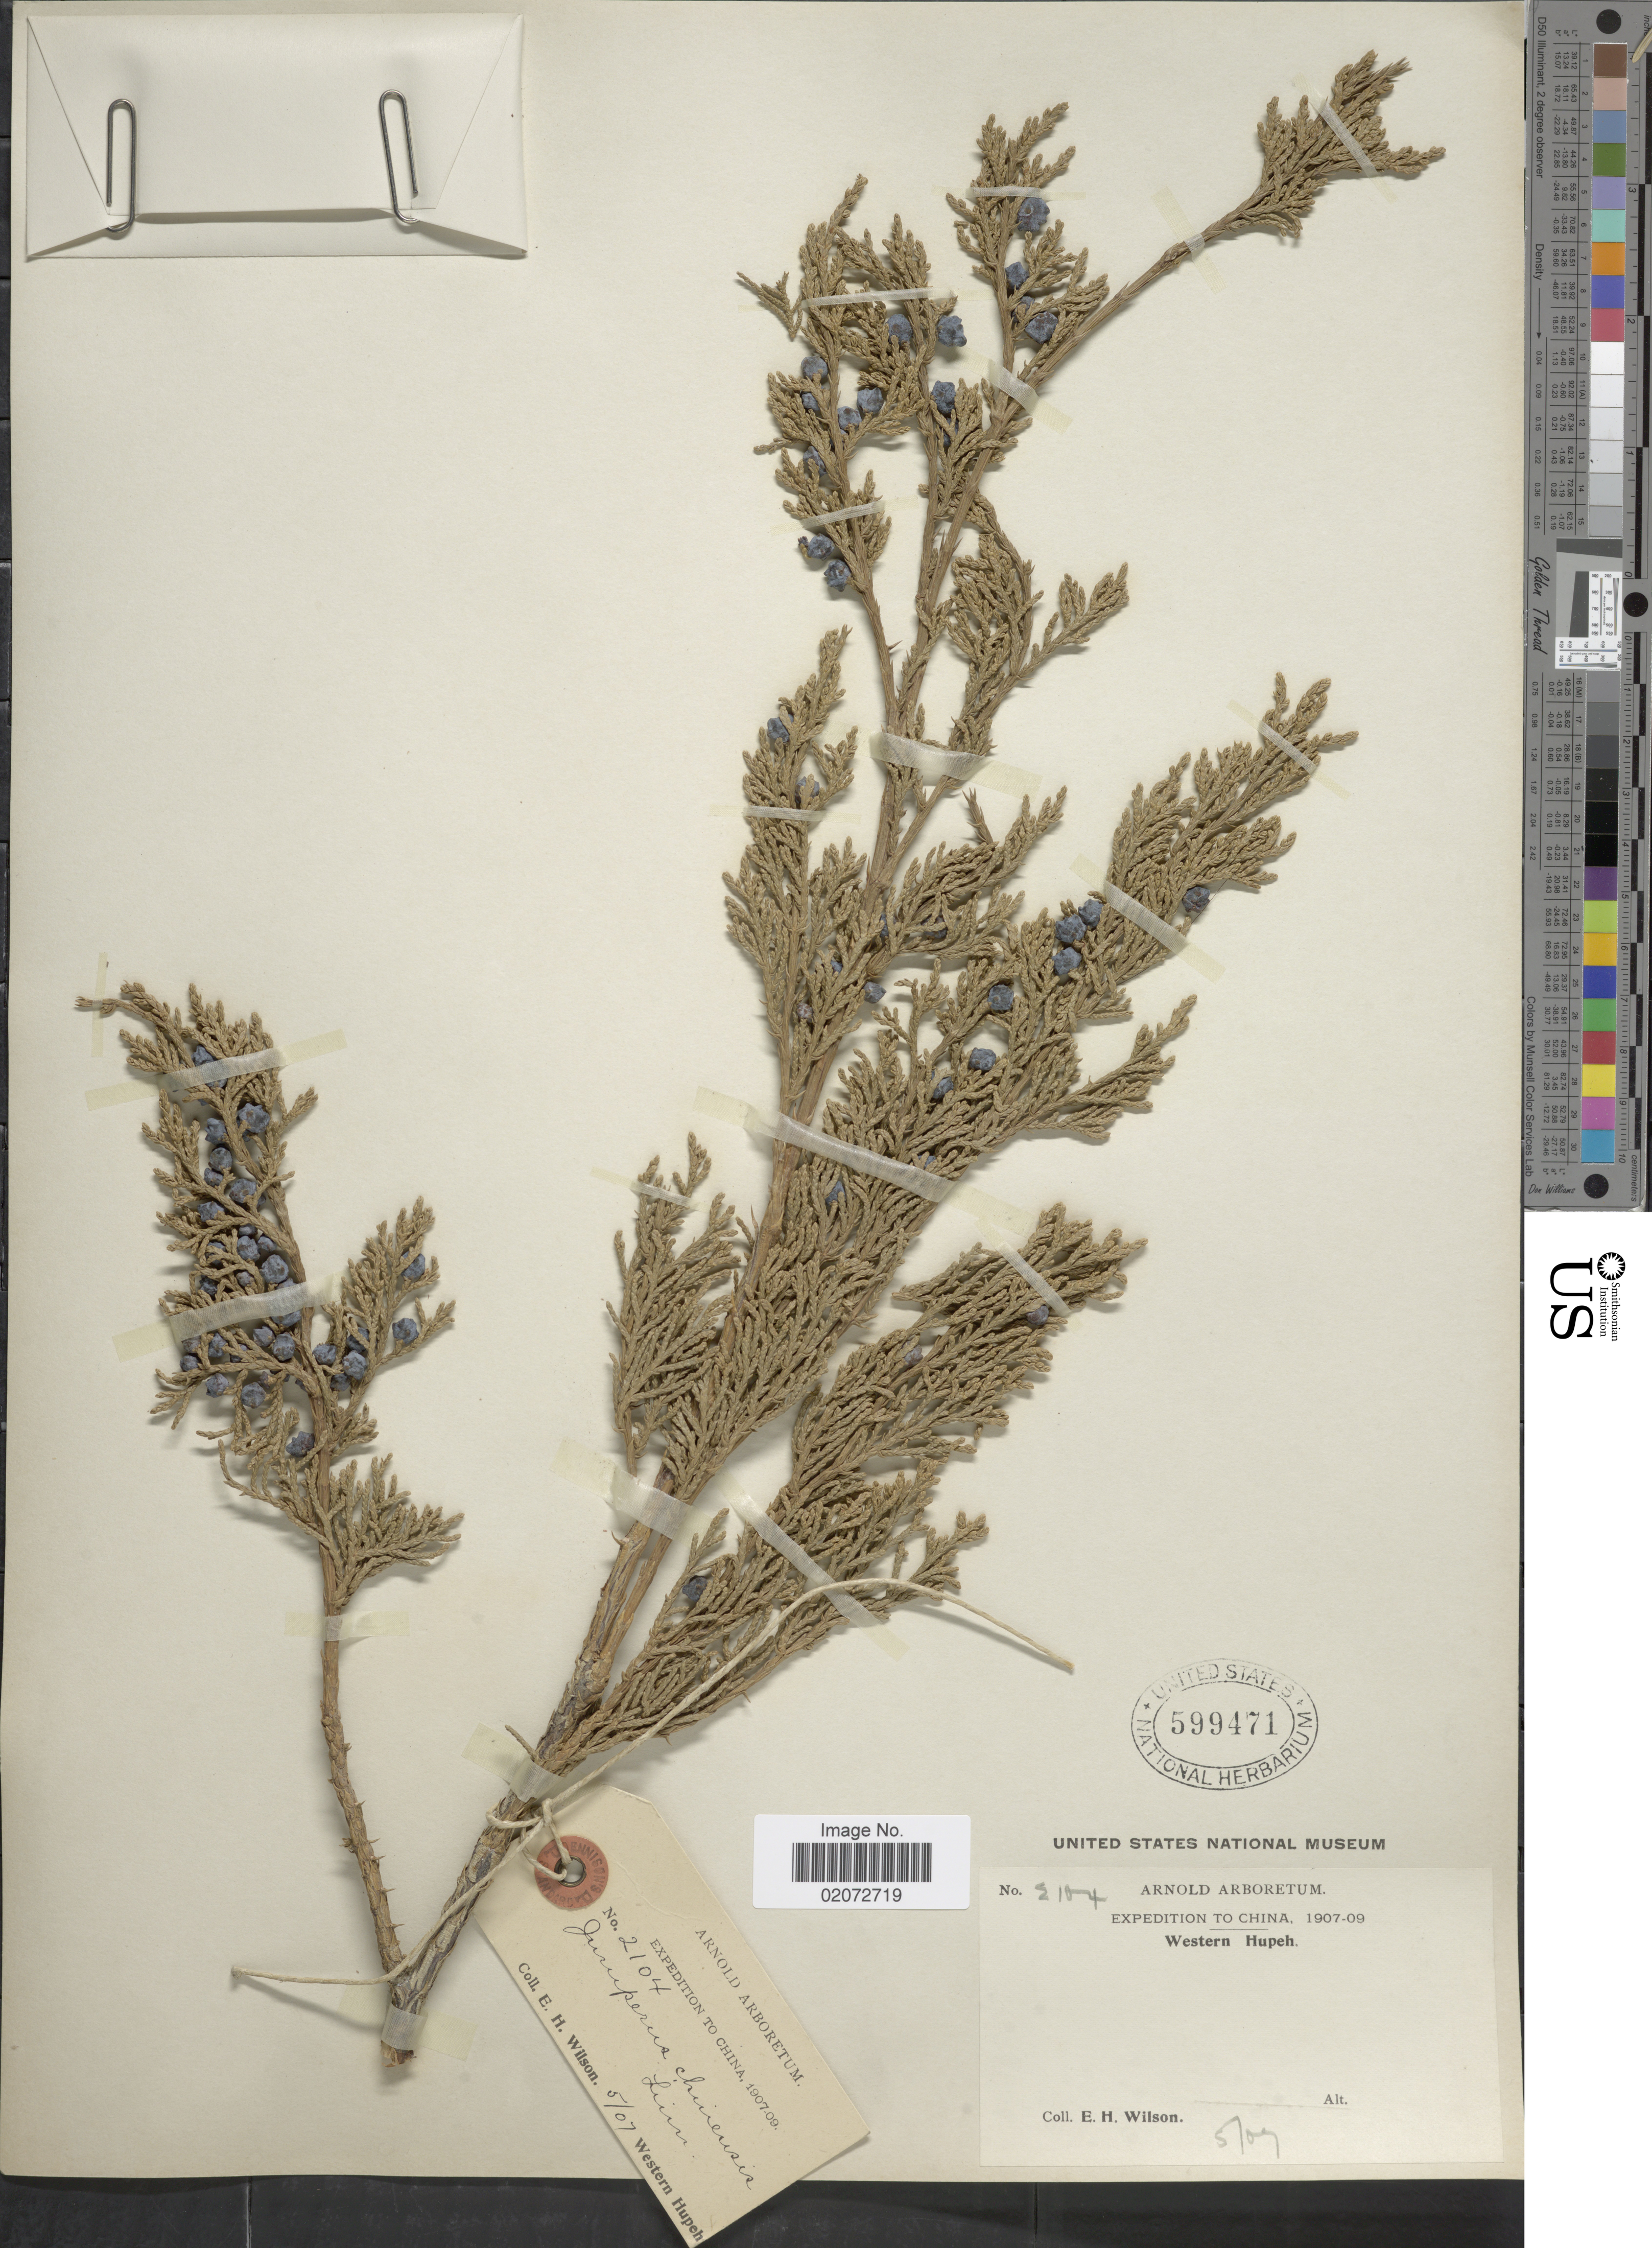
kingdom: Plantae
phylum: Tracheophyta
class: Pinopsida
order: Pinales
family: Cupressaceae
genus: Juniperus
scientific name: Juniperus chinensis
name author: L.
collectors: E. Wilson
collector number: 2104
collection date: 1907-05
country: China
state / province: Hubei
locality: Western Hupeh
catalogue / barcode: US 599471